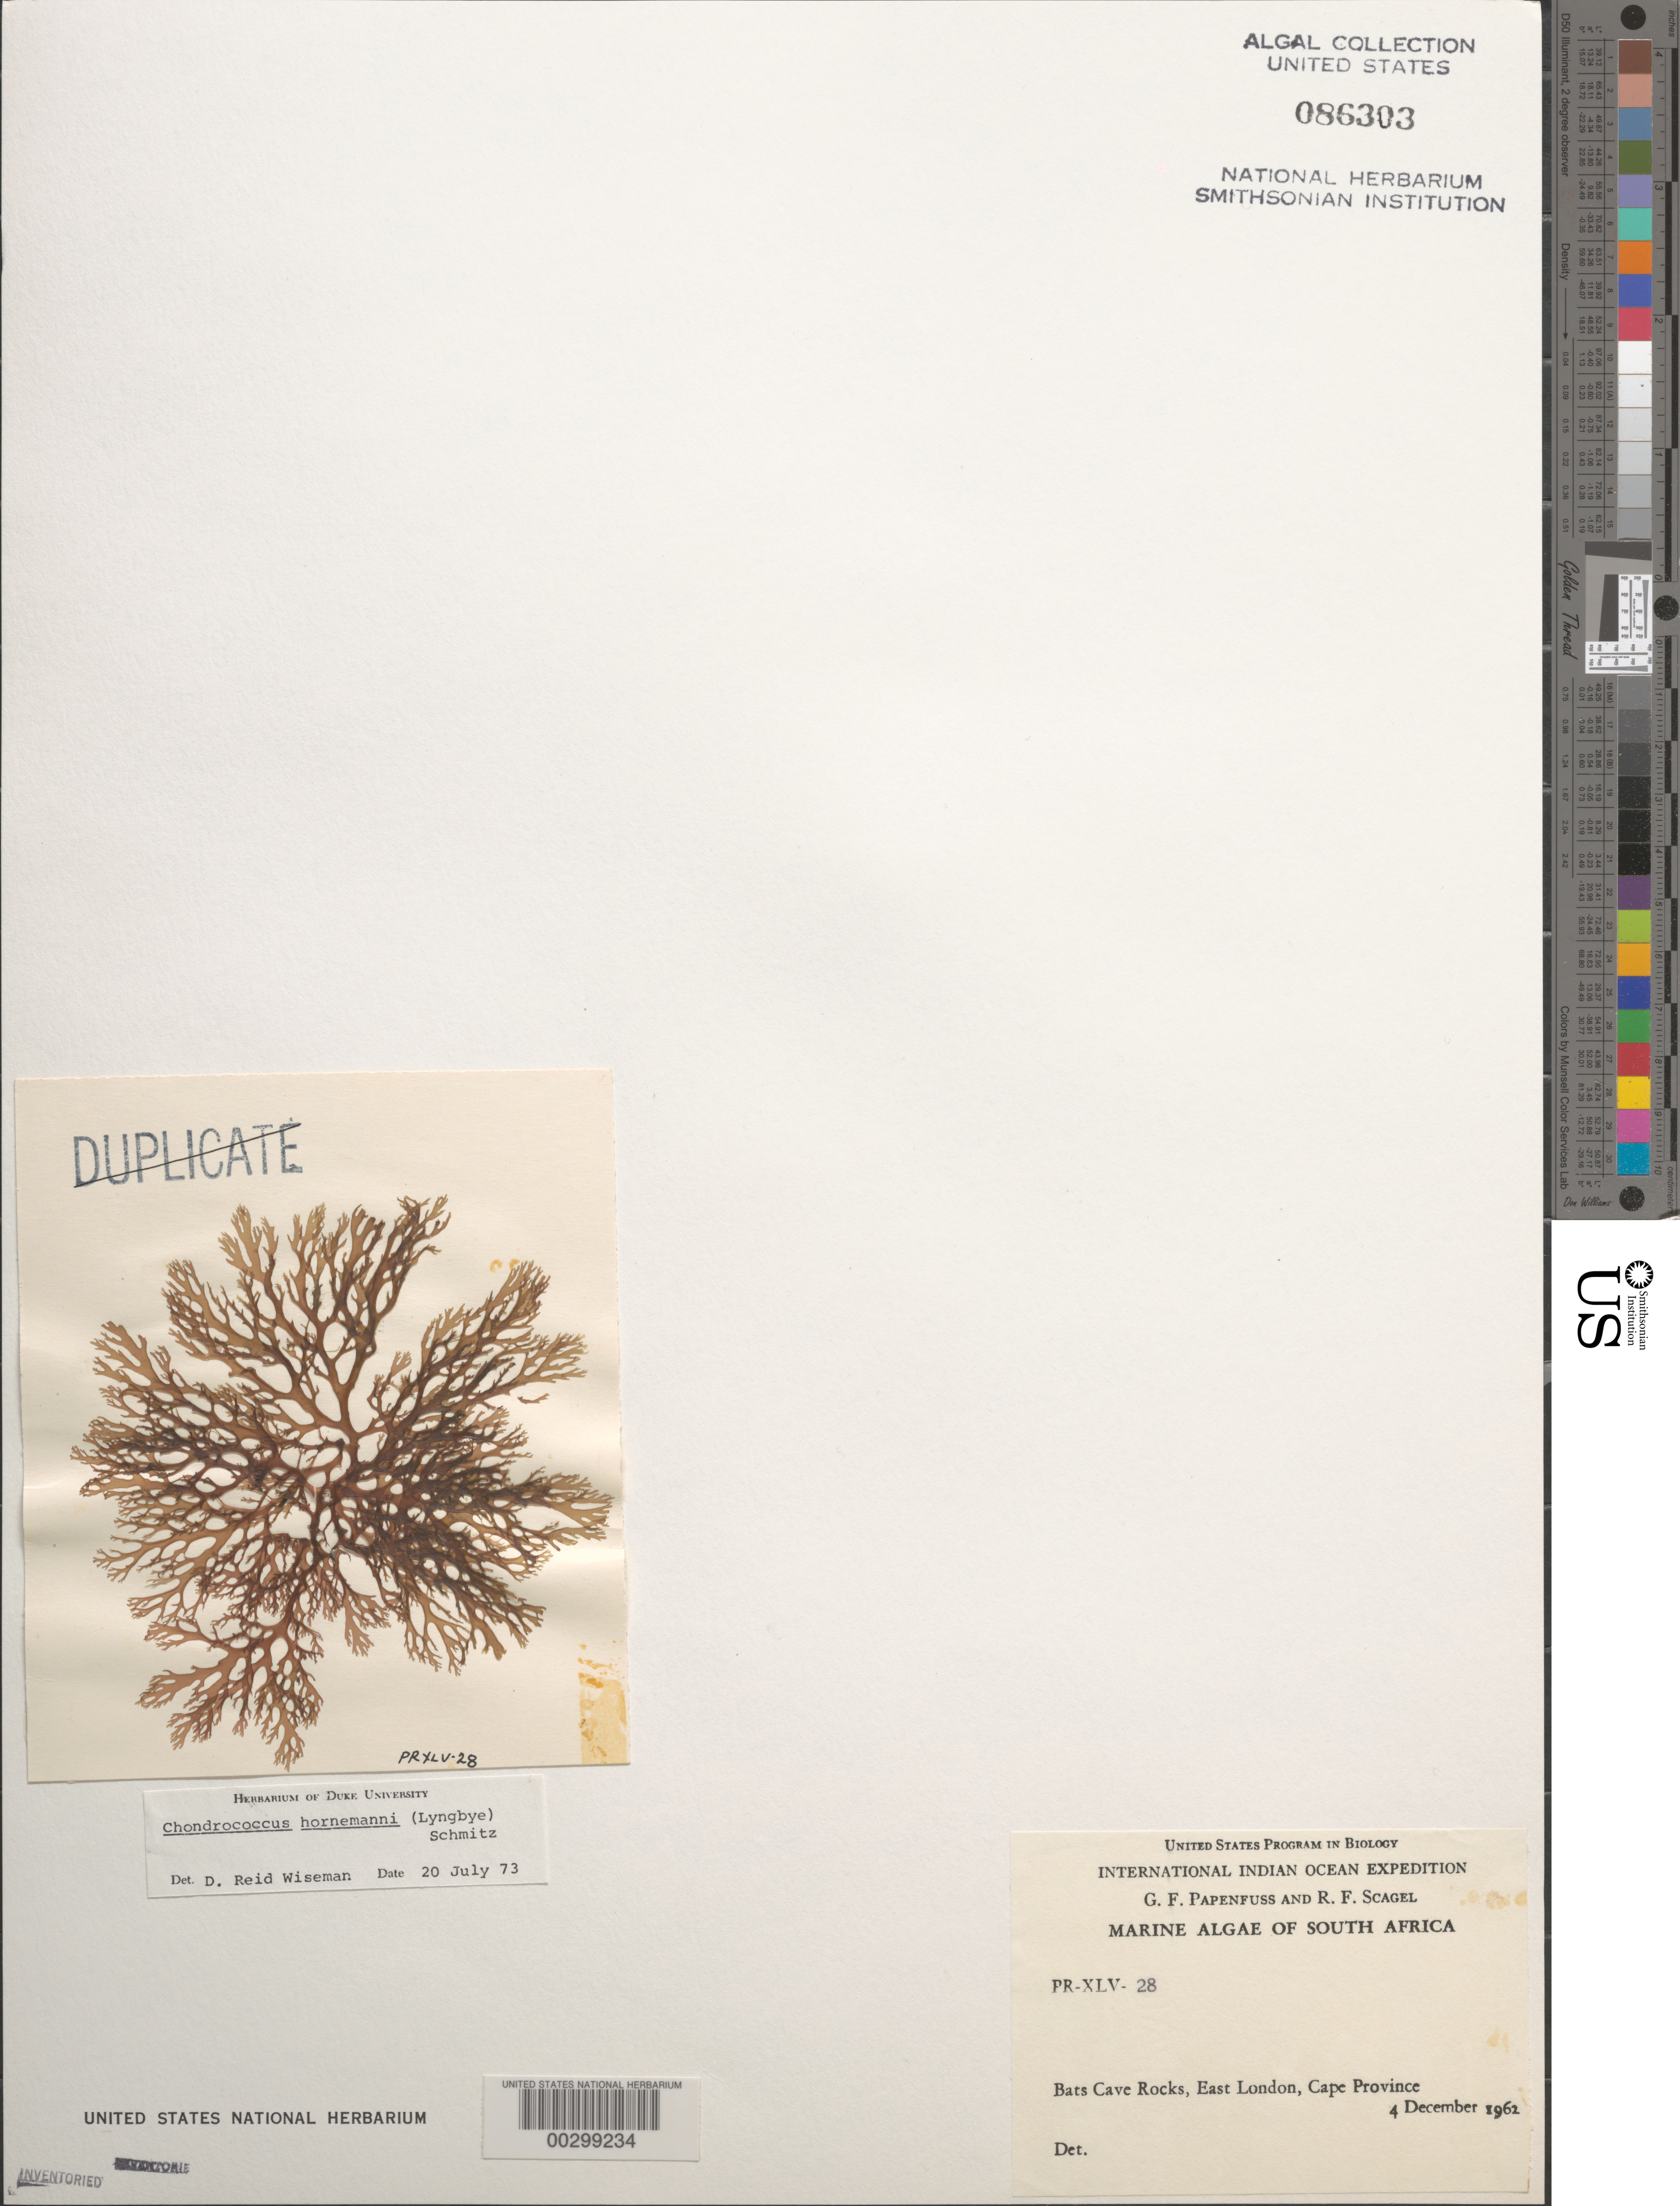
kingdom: Plantae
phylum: Rhodophyta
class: Florideophyceae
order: Gigartinales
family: Rhizophyllidaceae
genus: Portieria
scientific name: Portieria hornemannii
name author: (Lyngbye) P.C. Silva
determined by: Algae name updating Project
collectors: G. Papenfuss & R. F. Scagel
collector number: PR-XLV-28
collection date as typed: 04 Dec 1962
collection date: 1962-12-04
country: South Africa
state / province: Eastern Cape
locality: Bats Cave Rocks, East London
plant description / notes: International Indian Ocean Expedition, 1962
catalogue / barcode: US 86303